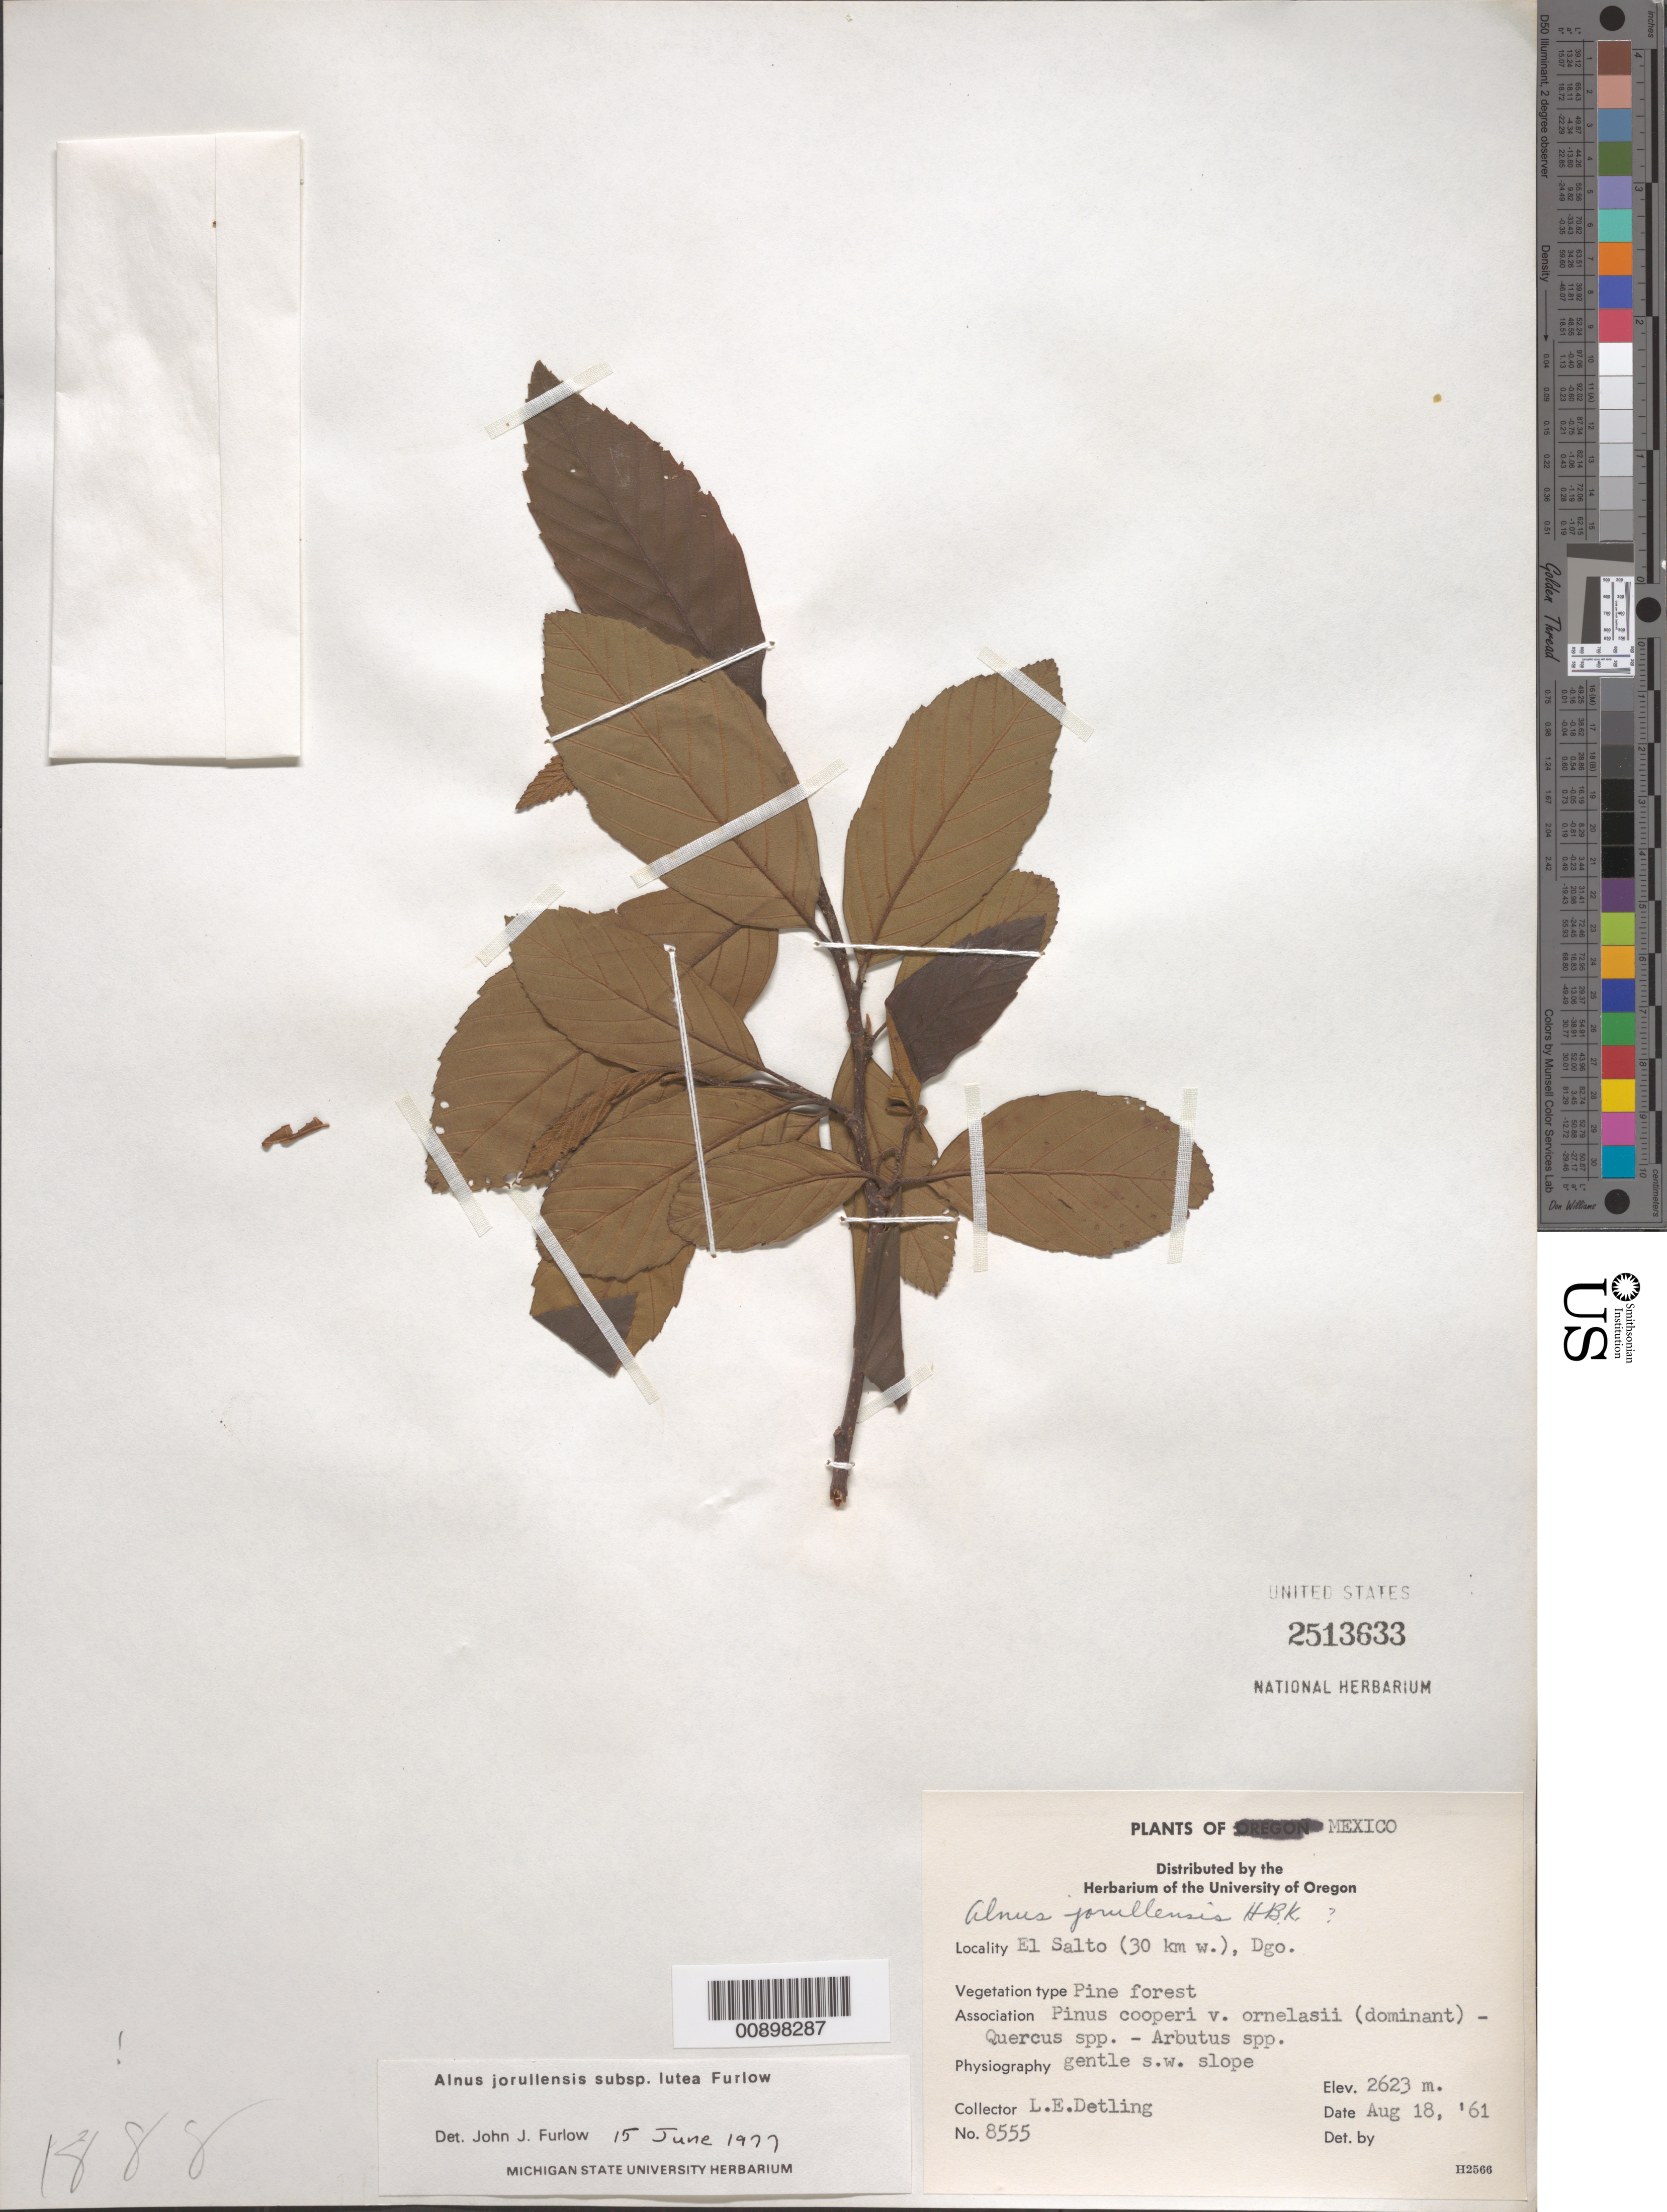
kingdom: Plantae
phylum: Tracheophyta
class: Magnoliopsida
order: Fagales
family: Betulaceae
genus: Alnus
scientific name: Alnus jorullensis subsp. lutea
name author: Furlow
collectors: L. E. Detling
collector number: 8555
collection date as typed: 18 Aug 1961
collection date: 1961-08-18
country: Mexico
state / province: Durango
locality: El Salto (30 km W.), Durango.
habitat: Pine forest, gentle SW slope. Association Pinus cooperi v. ornelasii (dominant) - Quercus spp. - Arbutus spp.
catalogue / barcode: US 2513633